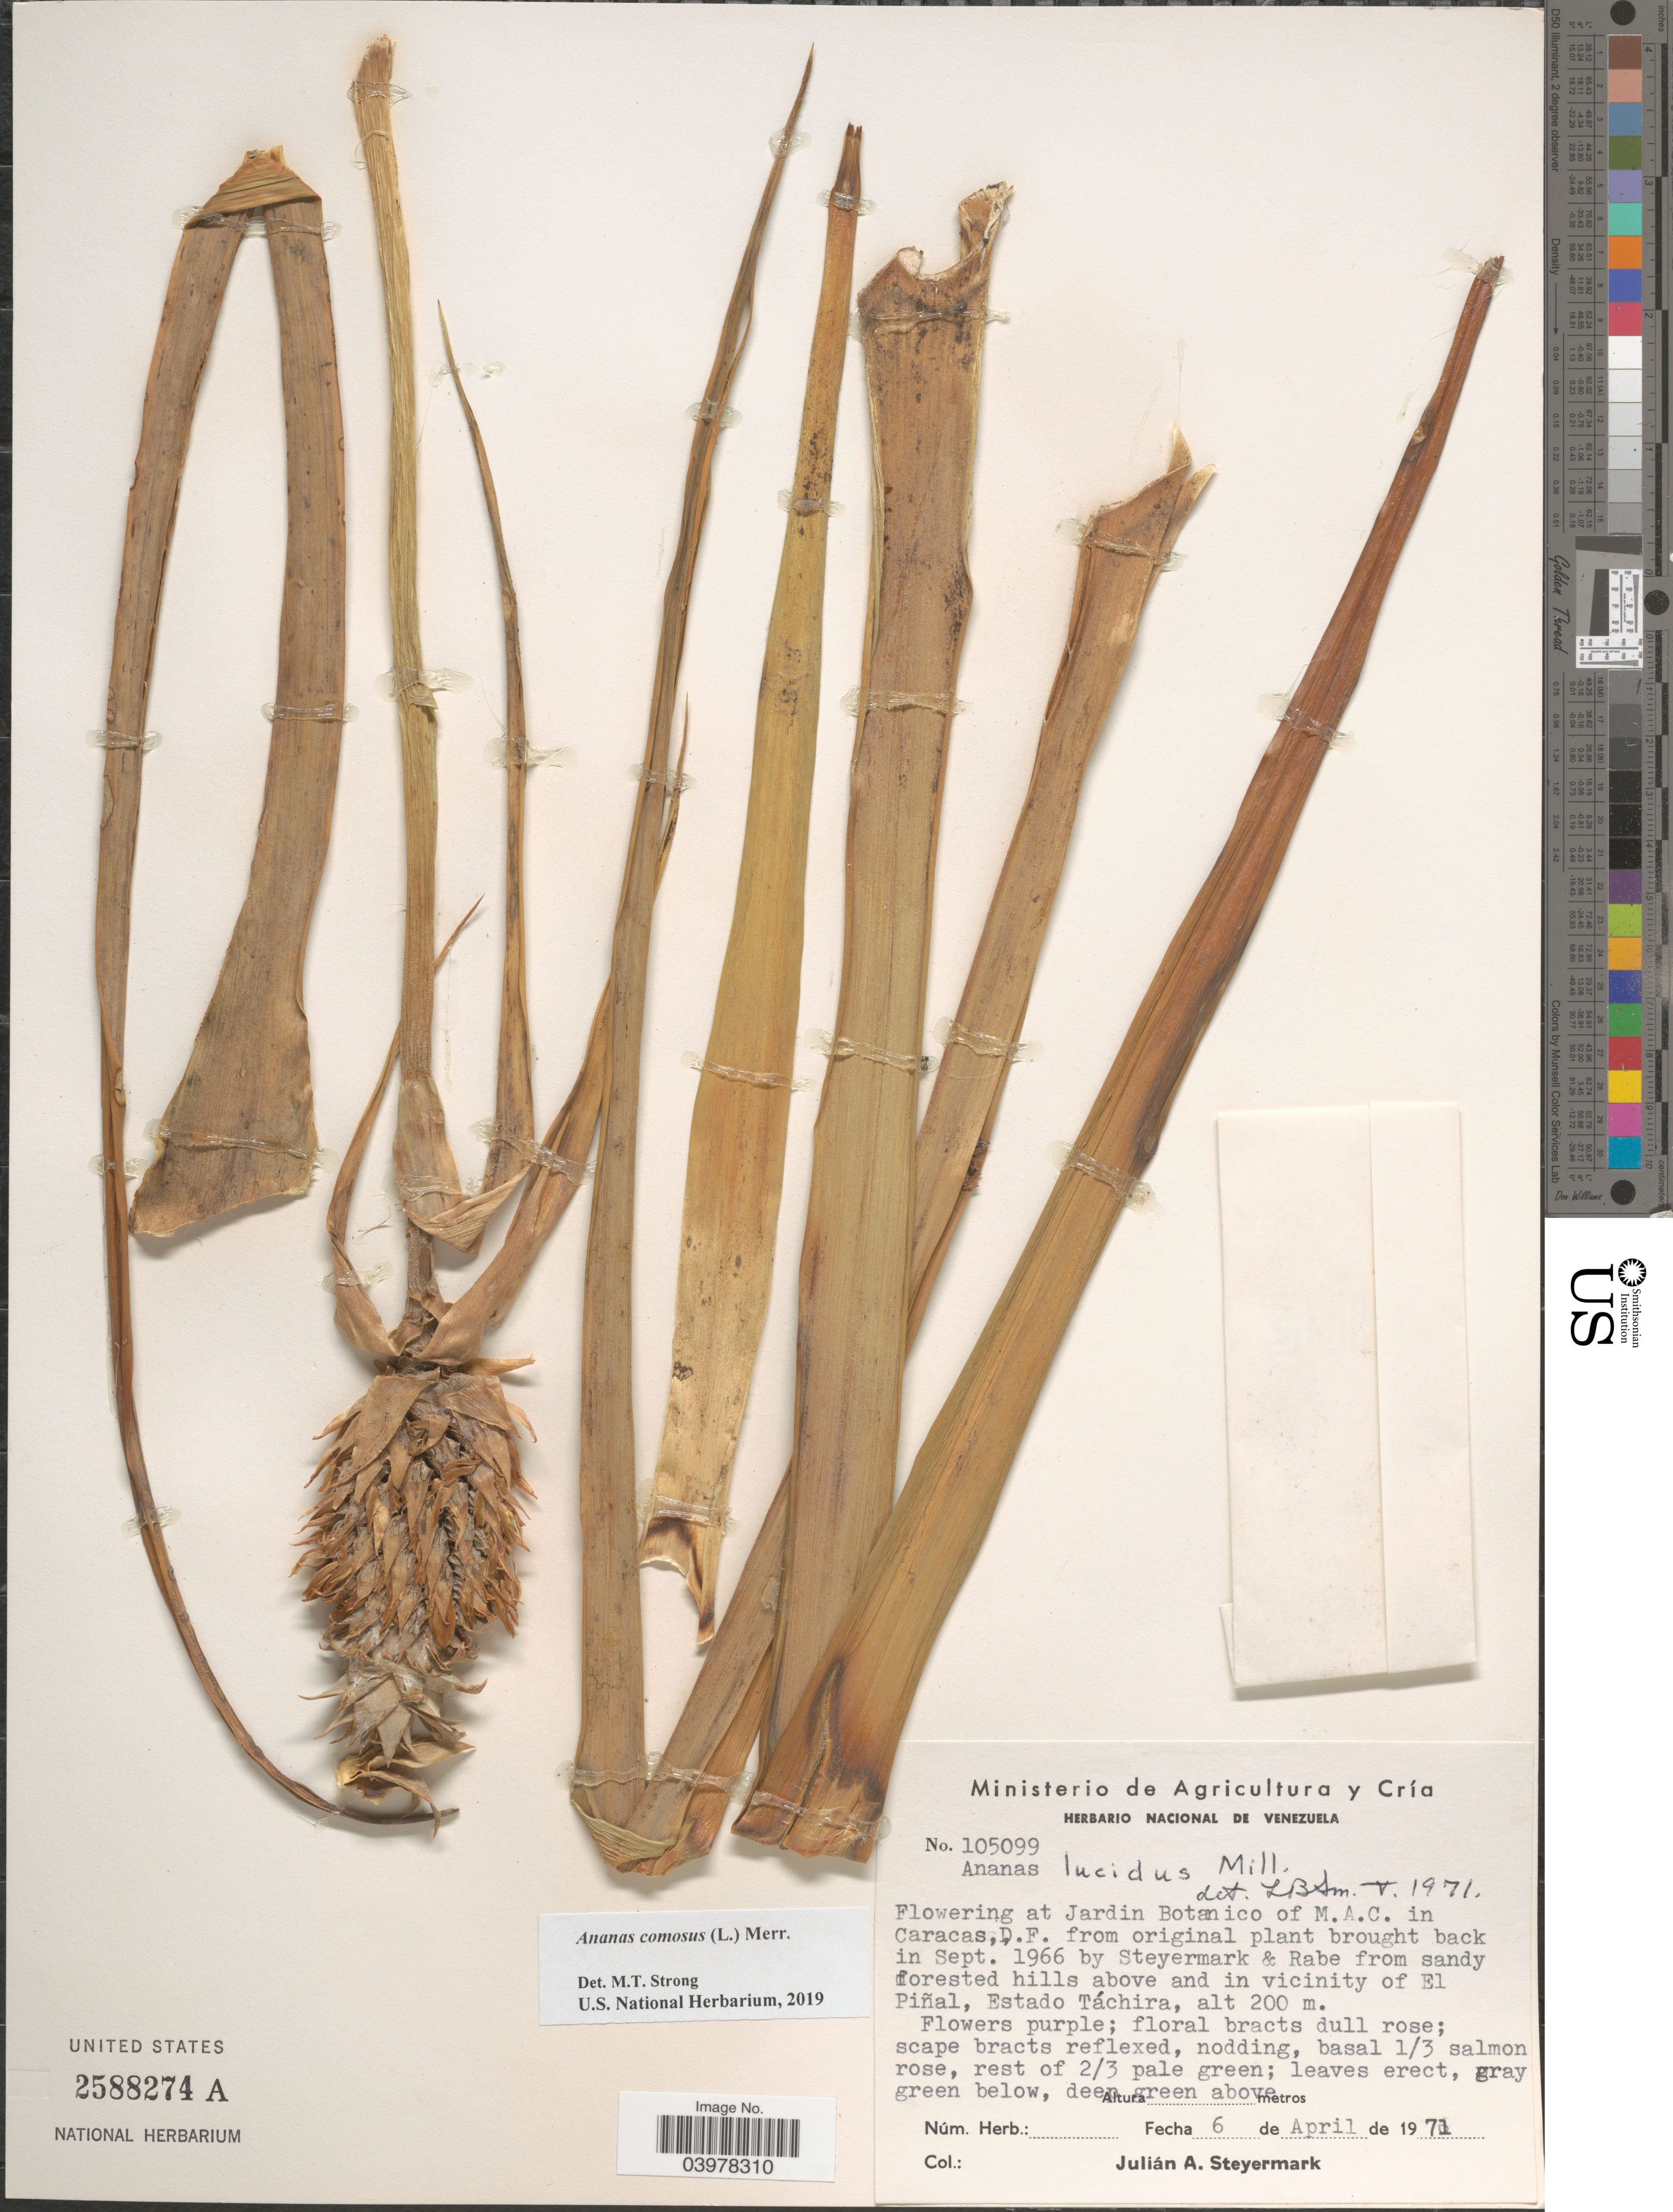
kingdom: Plantae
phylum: Tracheophyta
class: Liliopsida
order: Poales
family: Bromeliaceae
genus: Ananas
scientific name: Ananas comosus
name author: (L.) Merr.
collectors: J. Steyermark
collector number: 105099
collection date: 1971-04-06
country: Venezuela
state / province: Tachira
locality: At Jardin Botanico of M.A.C. in Caracas, D. F. Forested hills above and in vicinity of El Piñal, Estado Táchira.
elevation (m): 200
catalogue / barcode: US 2588274A